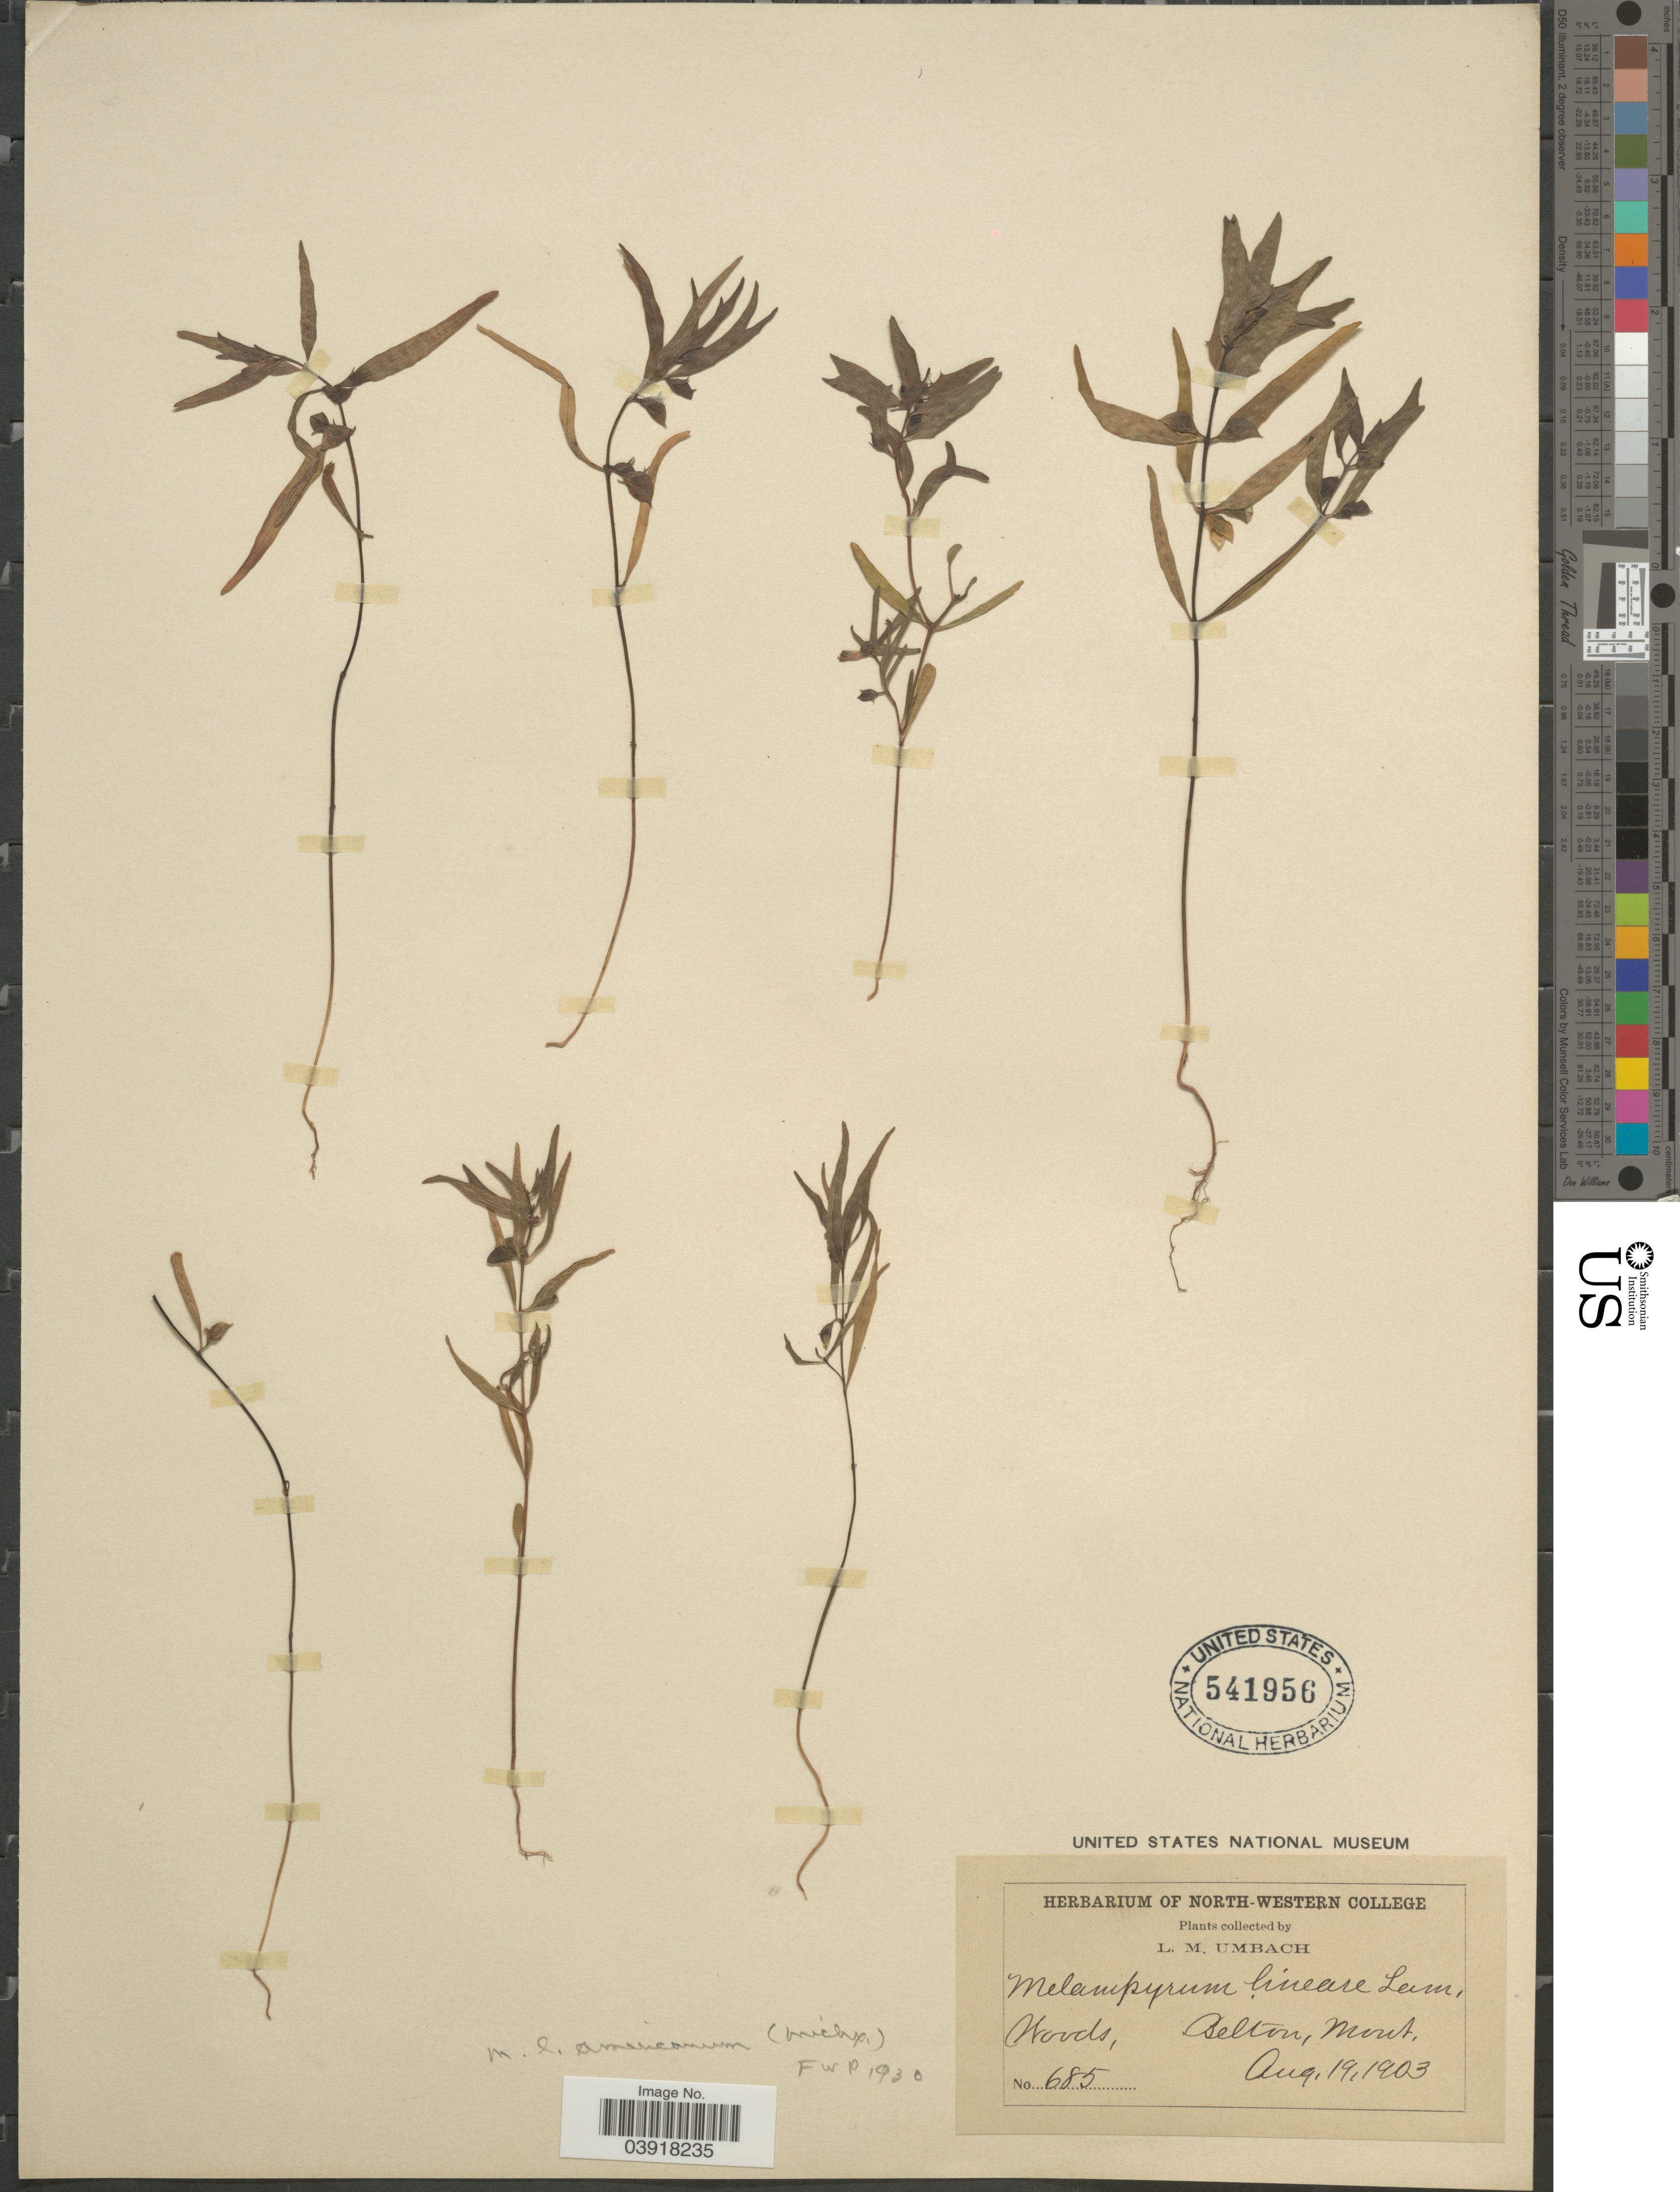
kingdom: Plantae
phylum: Tracheophyta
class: Magnoliopsida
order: Lamiales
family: Orobanchaceae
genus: Melampyrum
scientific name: Melampyrum lineare var. latifolium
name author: (Muhl.) P. Beauv.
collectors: L. M. Umbach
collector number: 685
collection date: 1903-08-19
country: United States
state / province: Montana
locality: Belton.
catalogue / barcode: US 541956